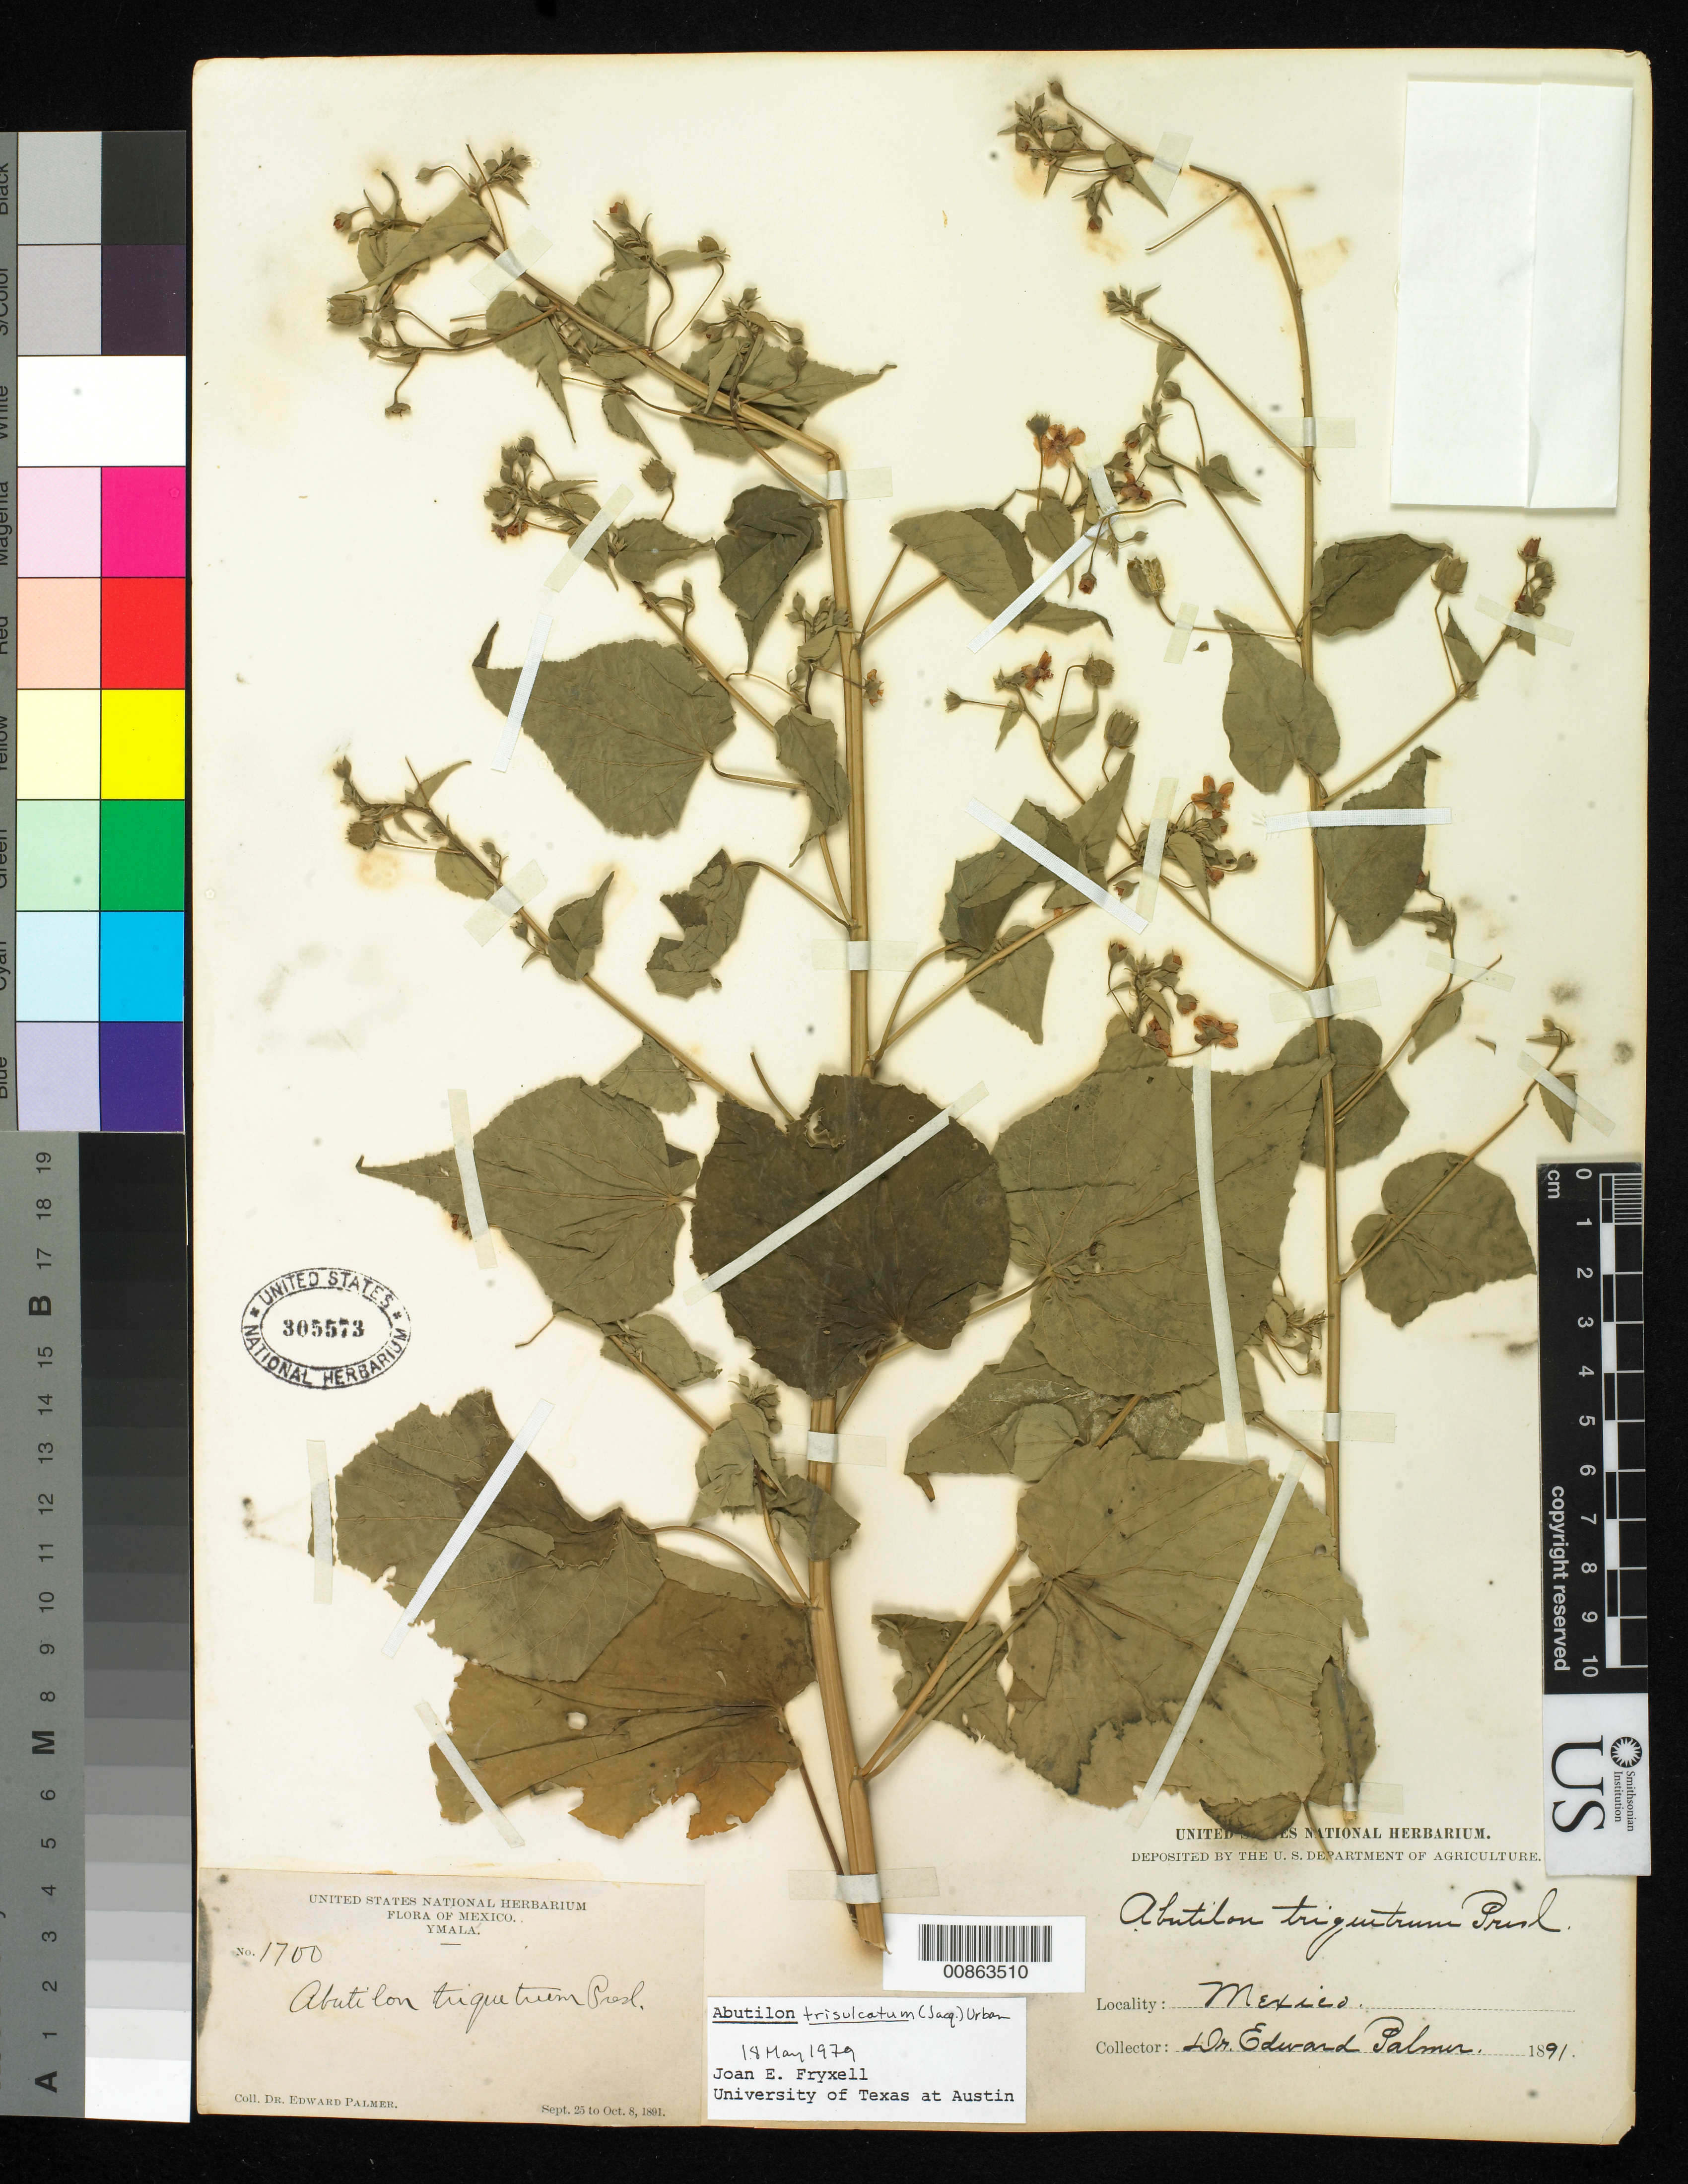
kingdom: Plantae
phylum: Tracheophyta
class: Magnoliopsida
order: Malvales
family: Malvaceae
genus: Abutilon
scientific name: Abutilon trisulcatum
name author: (Jacq.) Urb.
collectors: E. Palmer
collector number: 1700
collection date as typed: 25 Sep 1891 to 08 Oct 1891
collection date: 1891-09-25/1891-10-08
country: Mexico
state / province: Sinaloa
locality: Ymala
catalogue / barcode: US 305573